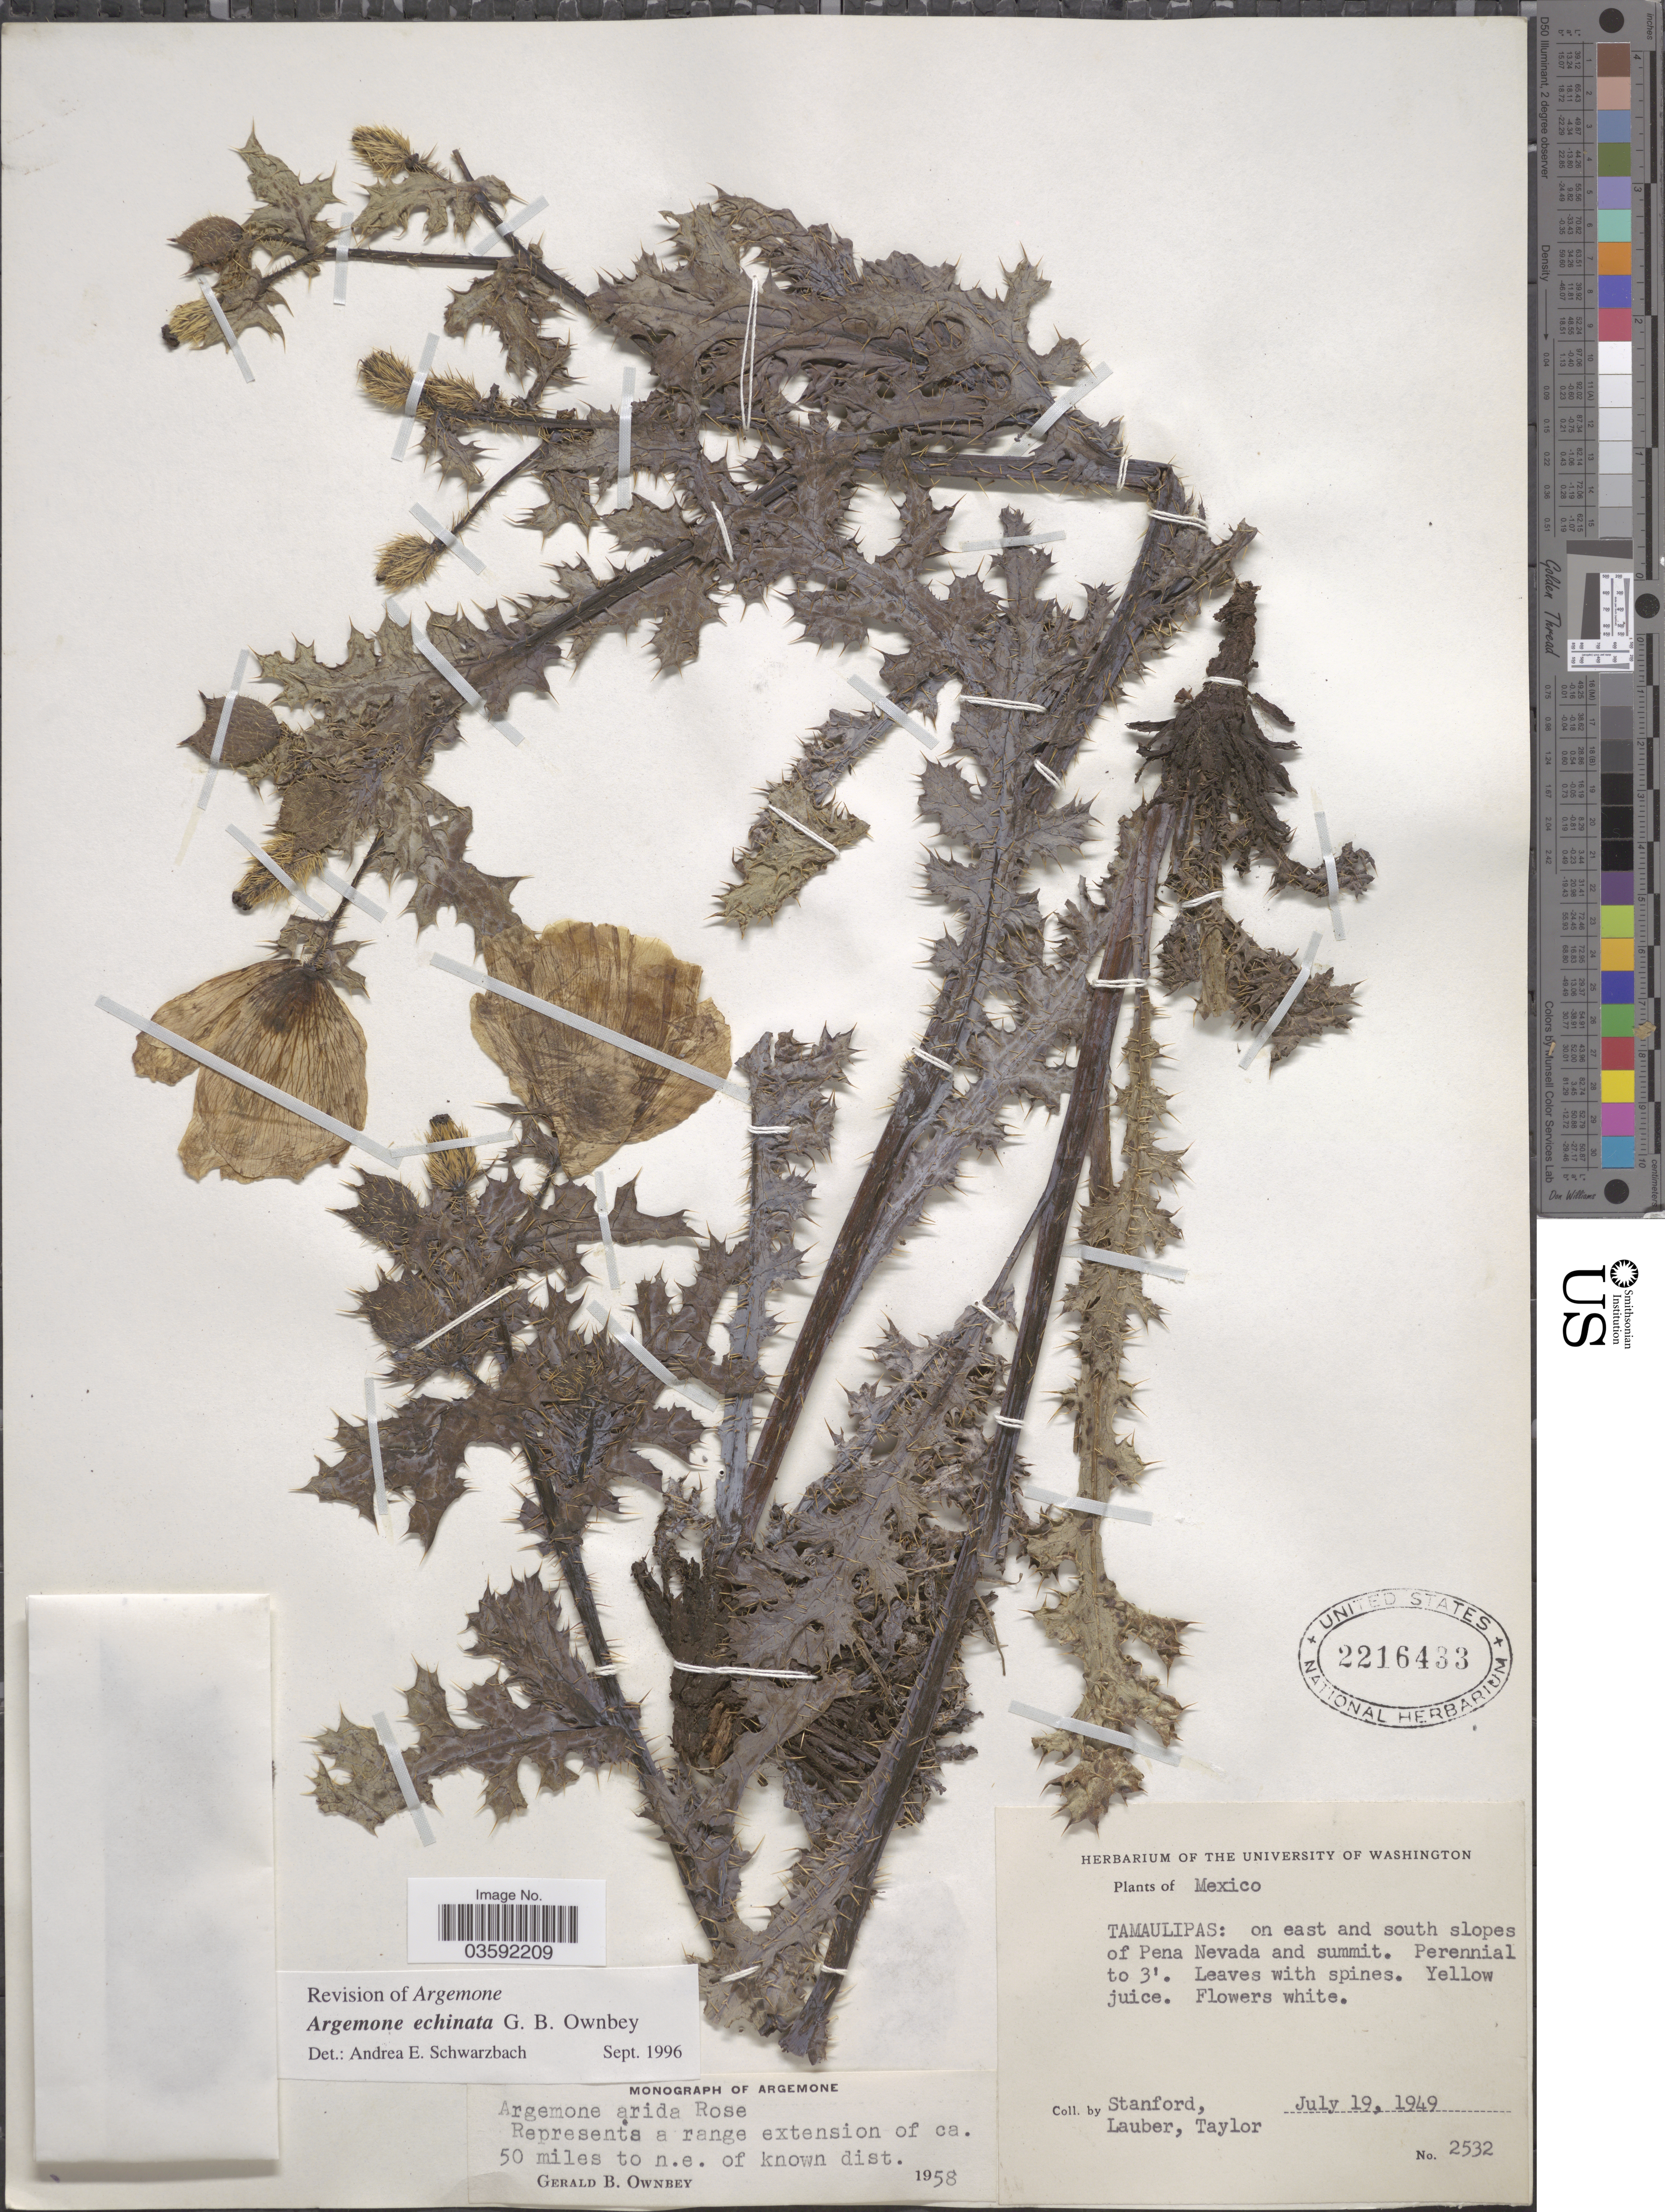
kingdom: Plantae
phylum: Tracheophyta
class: Magnoliopsida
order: Ranunculales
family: Papaveraceae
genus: Argemone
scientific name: Argemone echinata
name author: G.B. Ownbey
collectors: -. Stanford, Lauber, -- & -- Taylor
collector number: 2532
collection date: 1949-07-19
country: Mexico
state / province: Tamaulipas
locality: On east and south slopes of Pena Nevada and summit.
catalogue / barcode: US 2216433